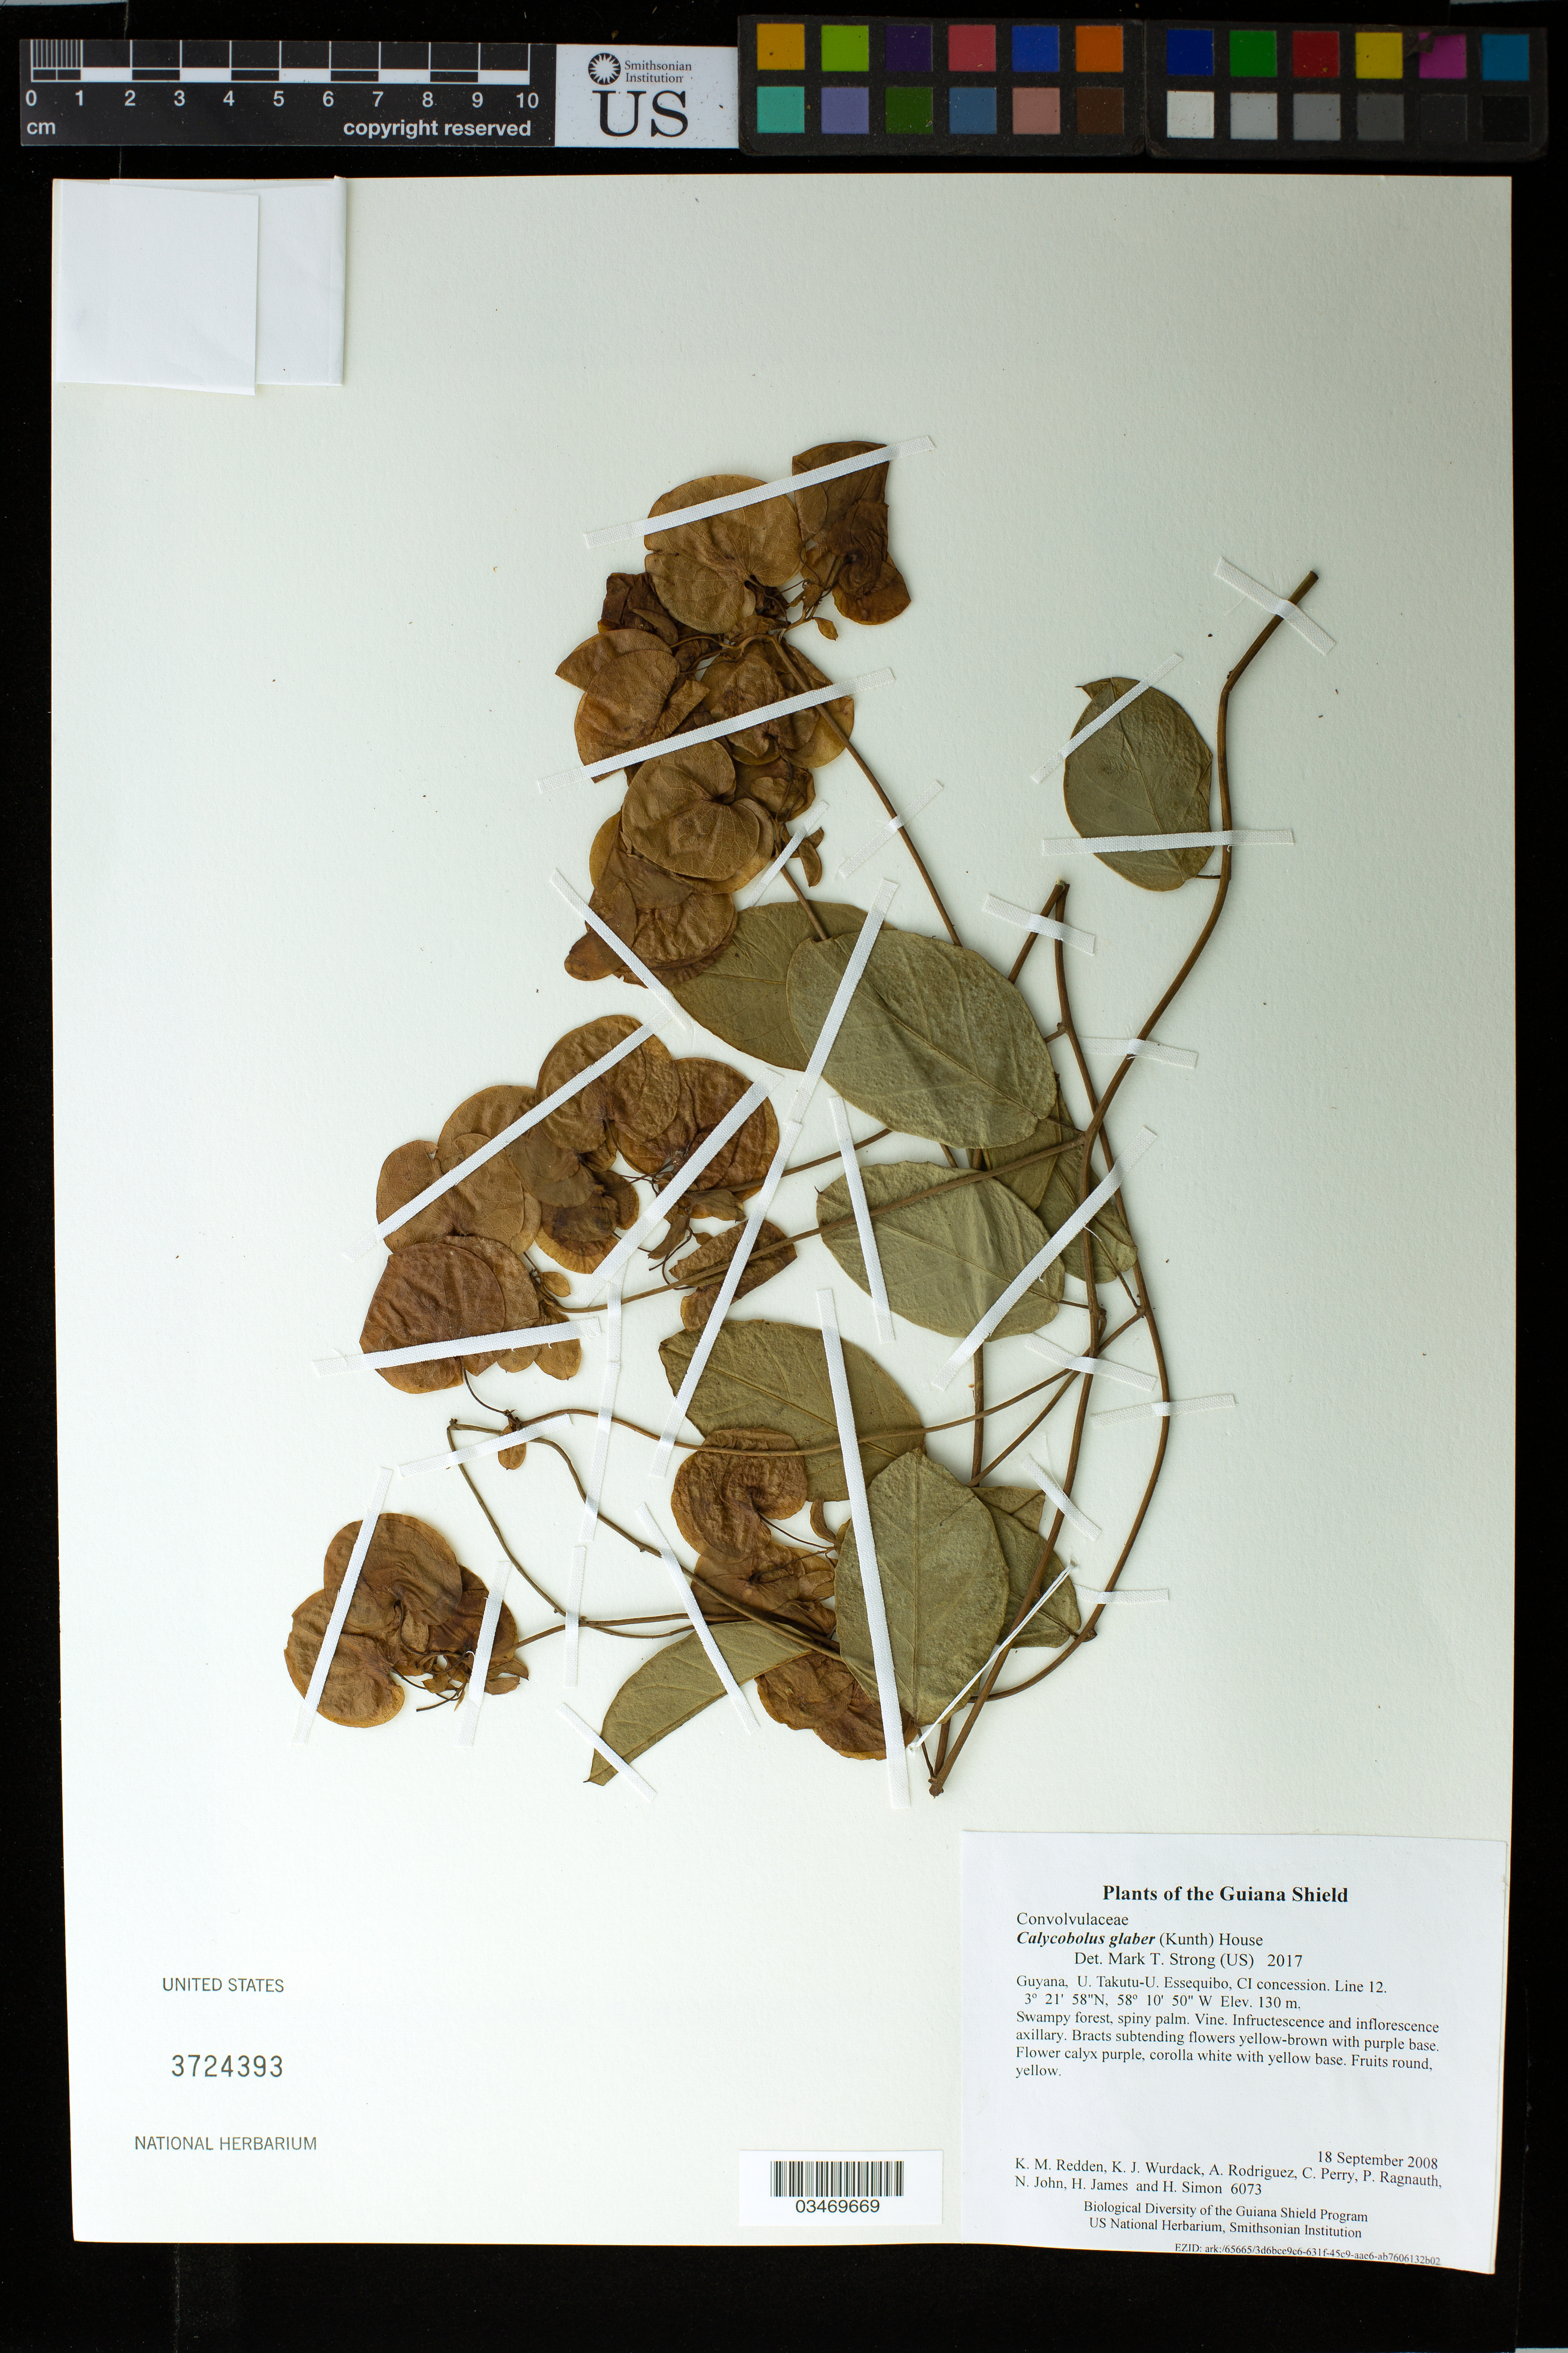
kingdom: Plantae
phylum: Tracheophyta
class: Magnoliopsida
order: Solanales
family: Convolvulaceae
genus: Calycobolus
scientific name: Calycobolus glaber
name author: (Kunth) House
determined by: Strong, M. T., (US), Smithsonian Institution - National Museum of Natural History (UNITED STATES)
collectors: K. M. Redden, K. Wurdack, A. Rodriguez, C. Perry, P. Ragnauth, N. John, H. James & H. Simon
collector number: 6073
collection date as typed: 18 September 2008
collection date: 2008-09-18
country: Guyana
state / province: U. Takutu-U. Essequibo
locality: CI concession. Line 12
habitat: Swampy forest, spiny palm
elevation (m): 130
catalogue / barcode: US 3724393